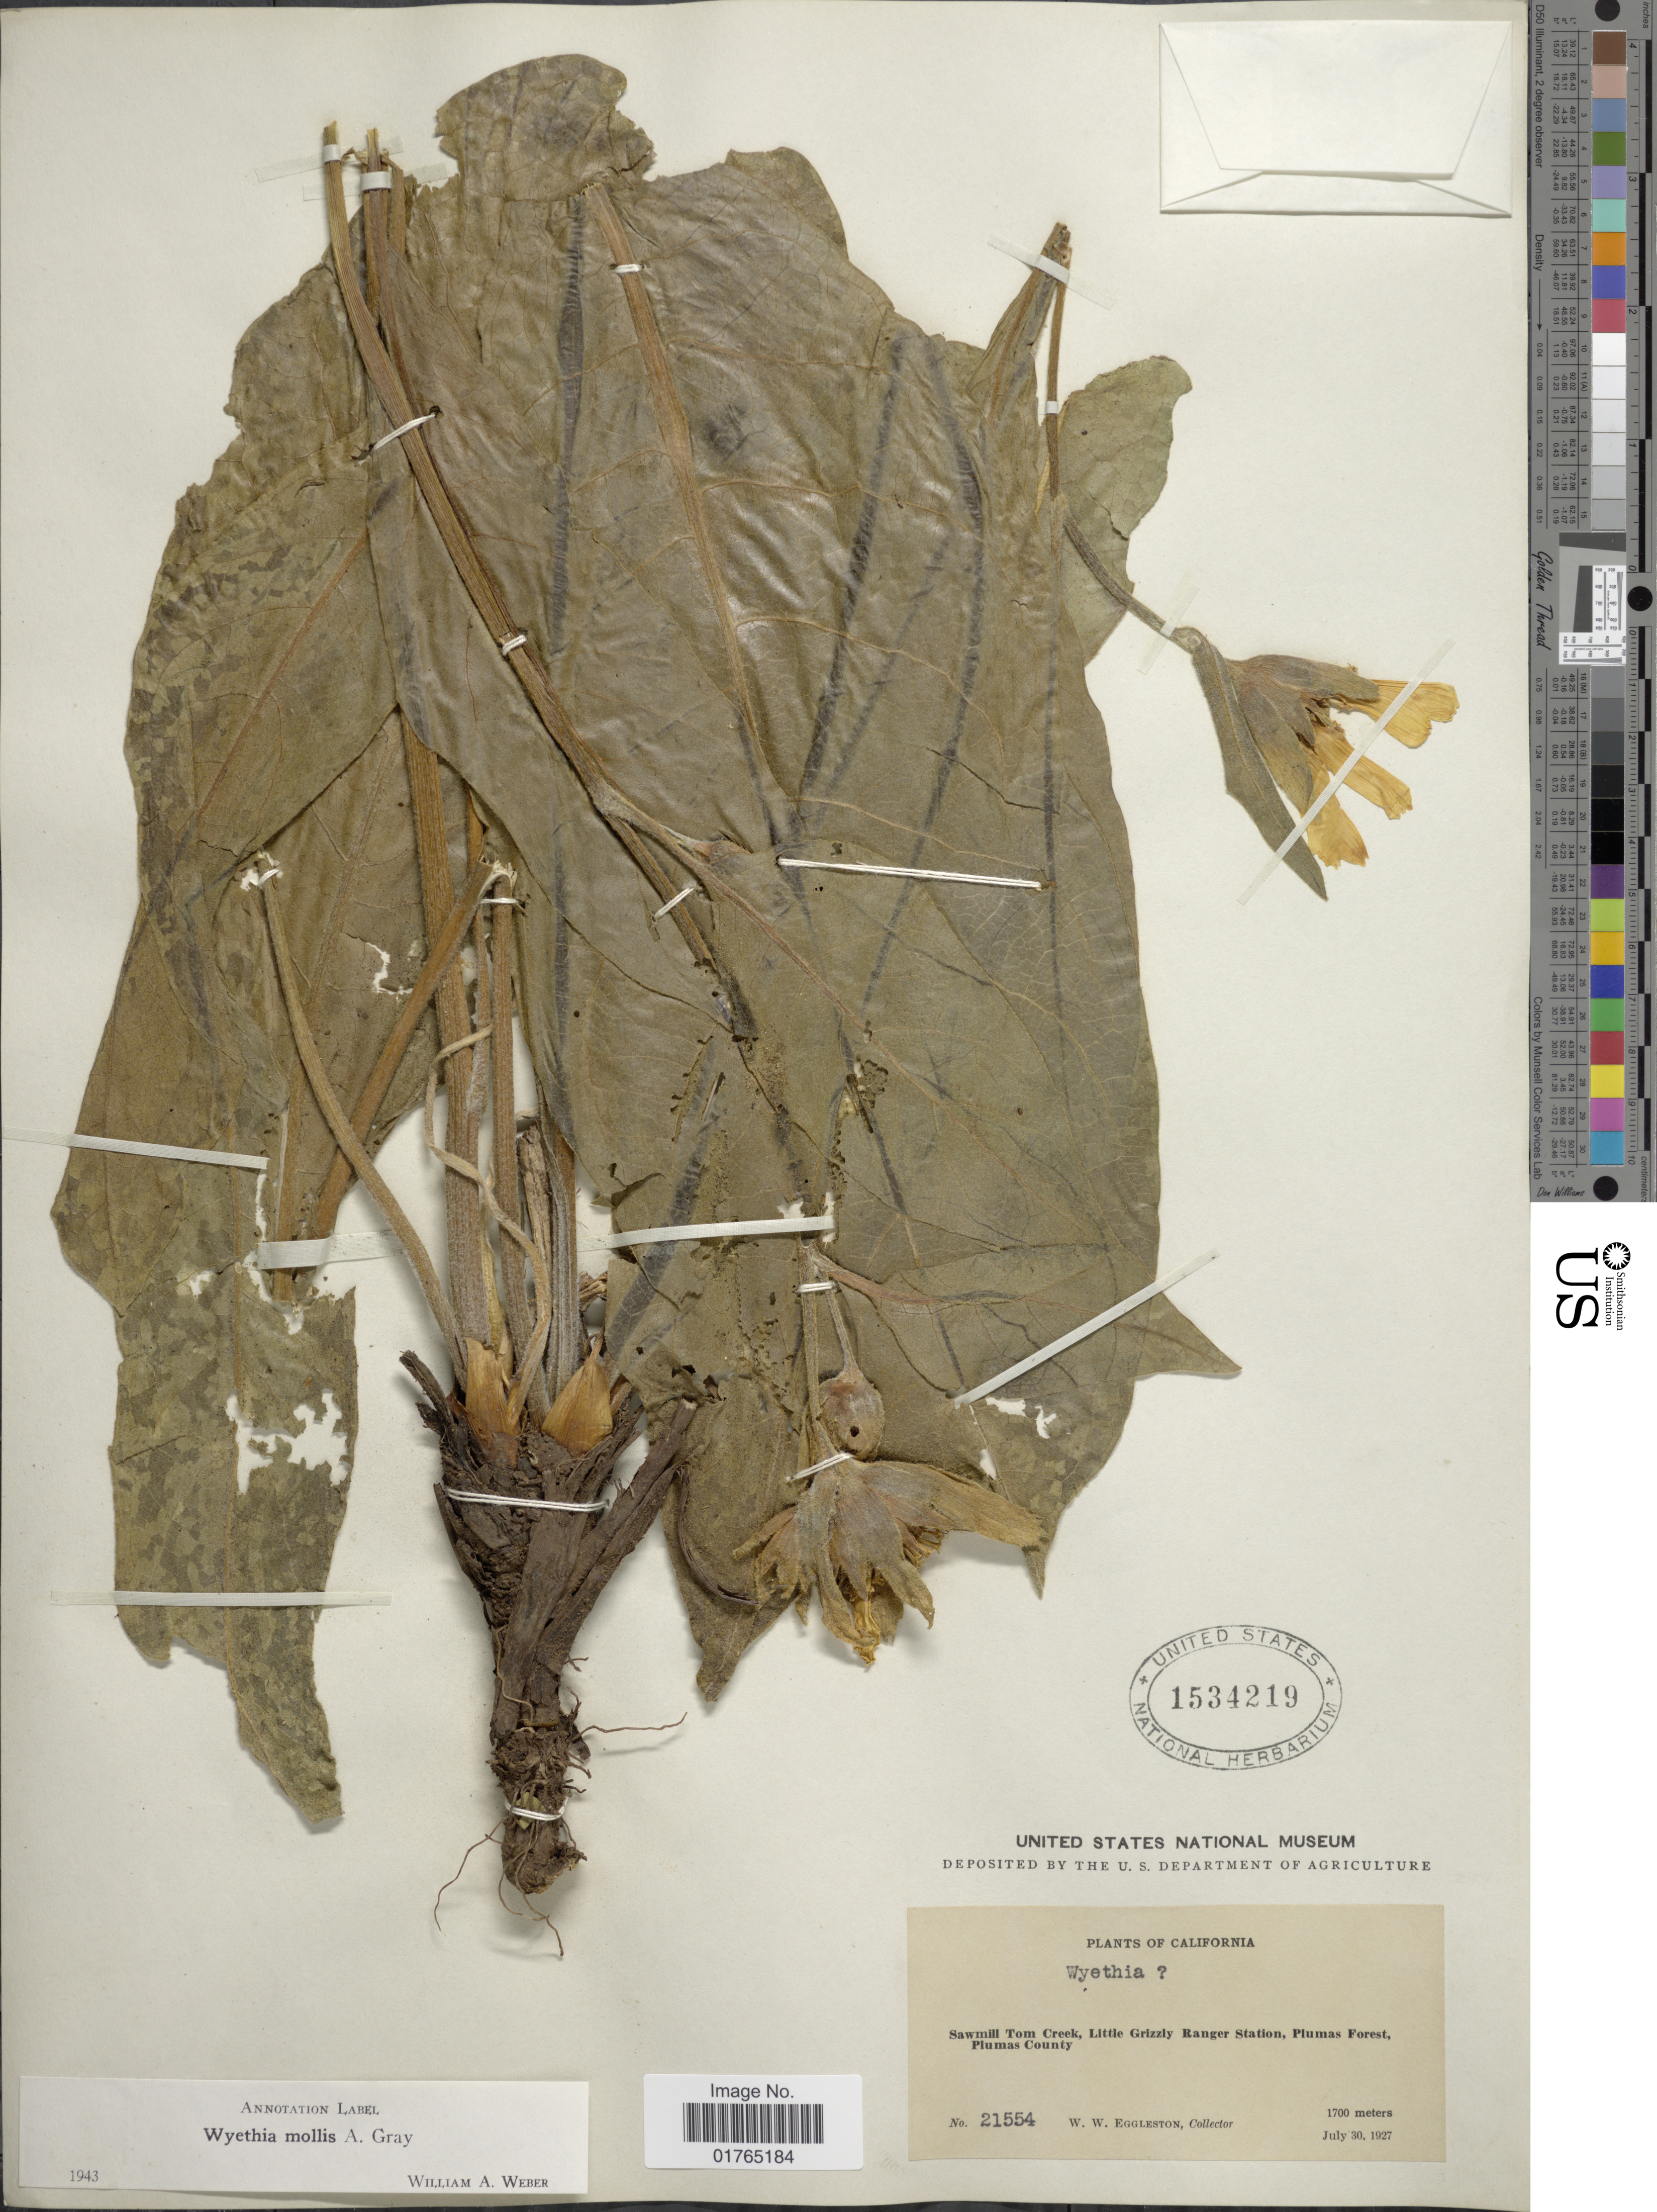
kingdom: Plantae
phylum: Tracheophyta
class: Magnoliopsida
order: Asterales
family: Asteraceae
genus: Wyethia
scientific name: Wyethia mollis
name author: A. Gray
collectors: W. W. Eggleston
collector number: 21554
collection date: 1927-07-30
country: United States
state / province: California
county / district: Plumas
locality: Sawmill Tom Creek, Little Grizzly Ranger Station, Plumas Forest, Plumas County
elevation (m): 1700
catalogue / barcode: US 1534219